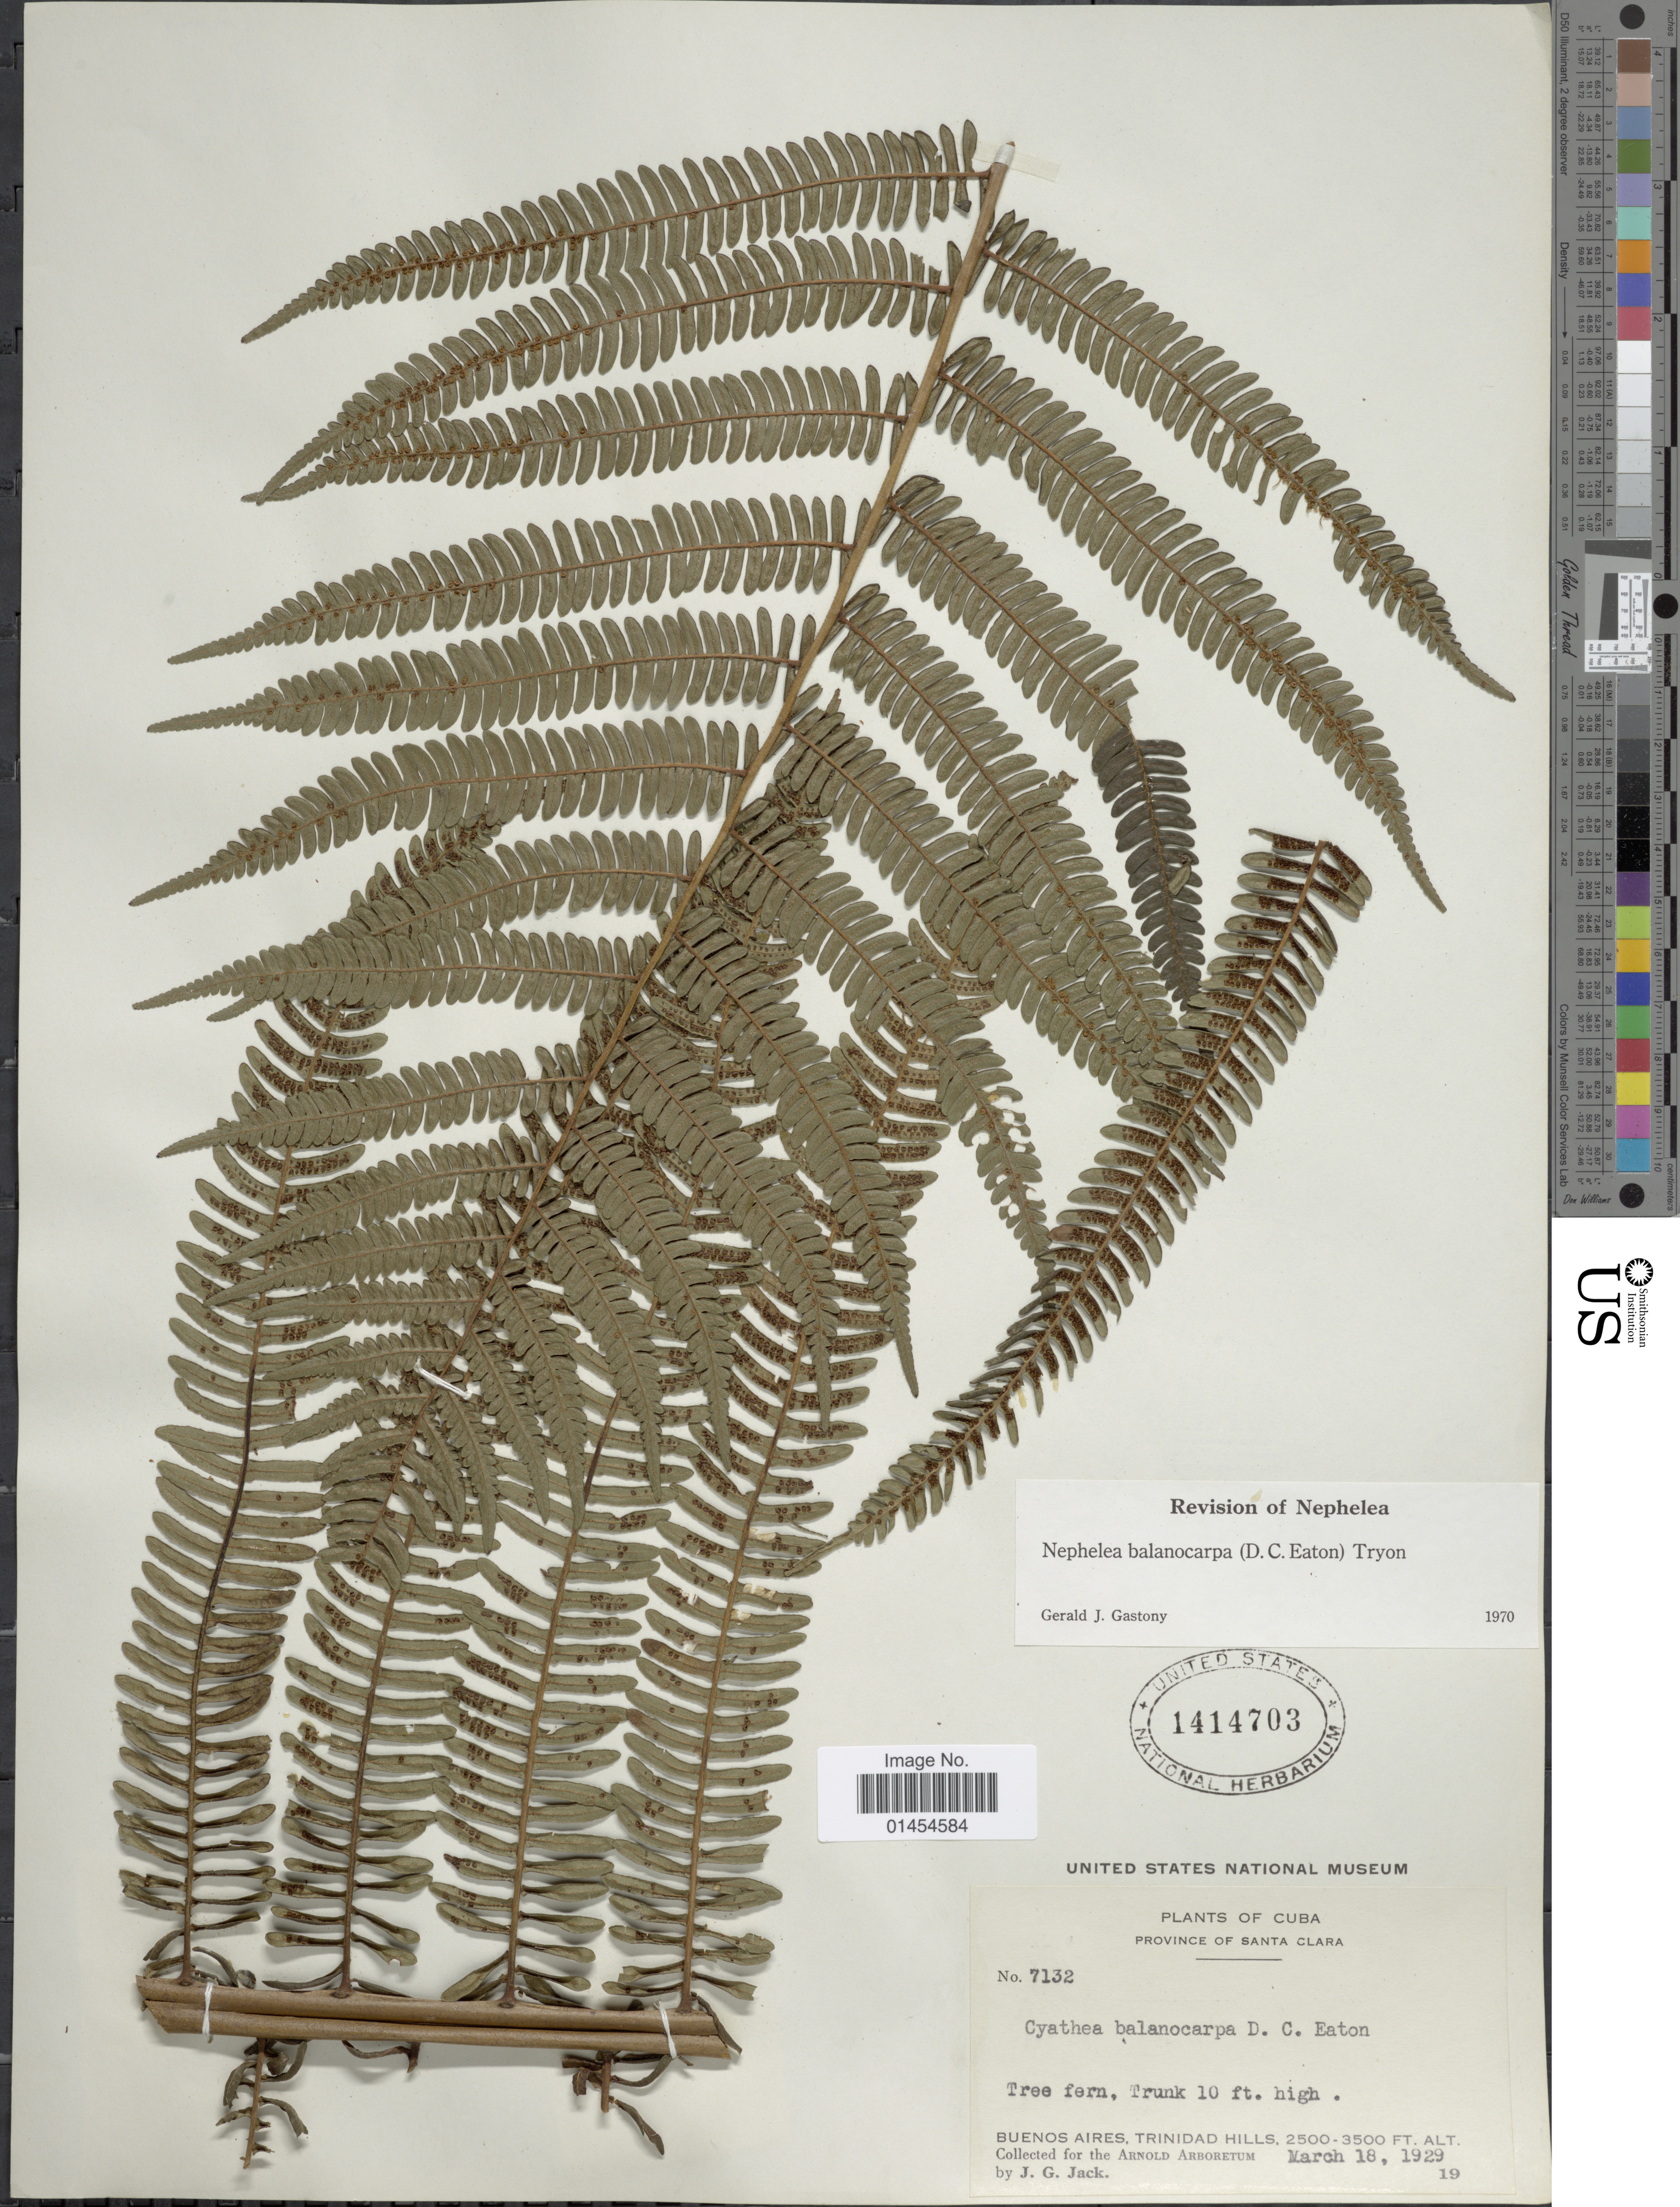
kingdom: Plantae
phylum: Tracheophyta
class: Polypodiopsida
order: Cyatheales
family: Cyatheaceae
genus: Alsophila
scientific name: Alsophila balanocarpa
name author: (D.C. Eaton) D.S. Conant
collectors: J. G. Jack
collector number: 7132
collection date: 1929-03-18/1929-03-19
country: Cuba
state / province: Las Villas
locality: Province of Santa Clara. Buenos Aires, Trinidad Hills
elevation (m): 762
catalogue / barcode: US 1414703